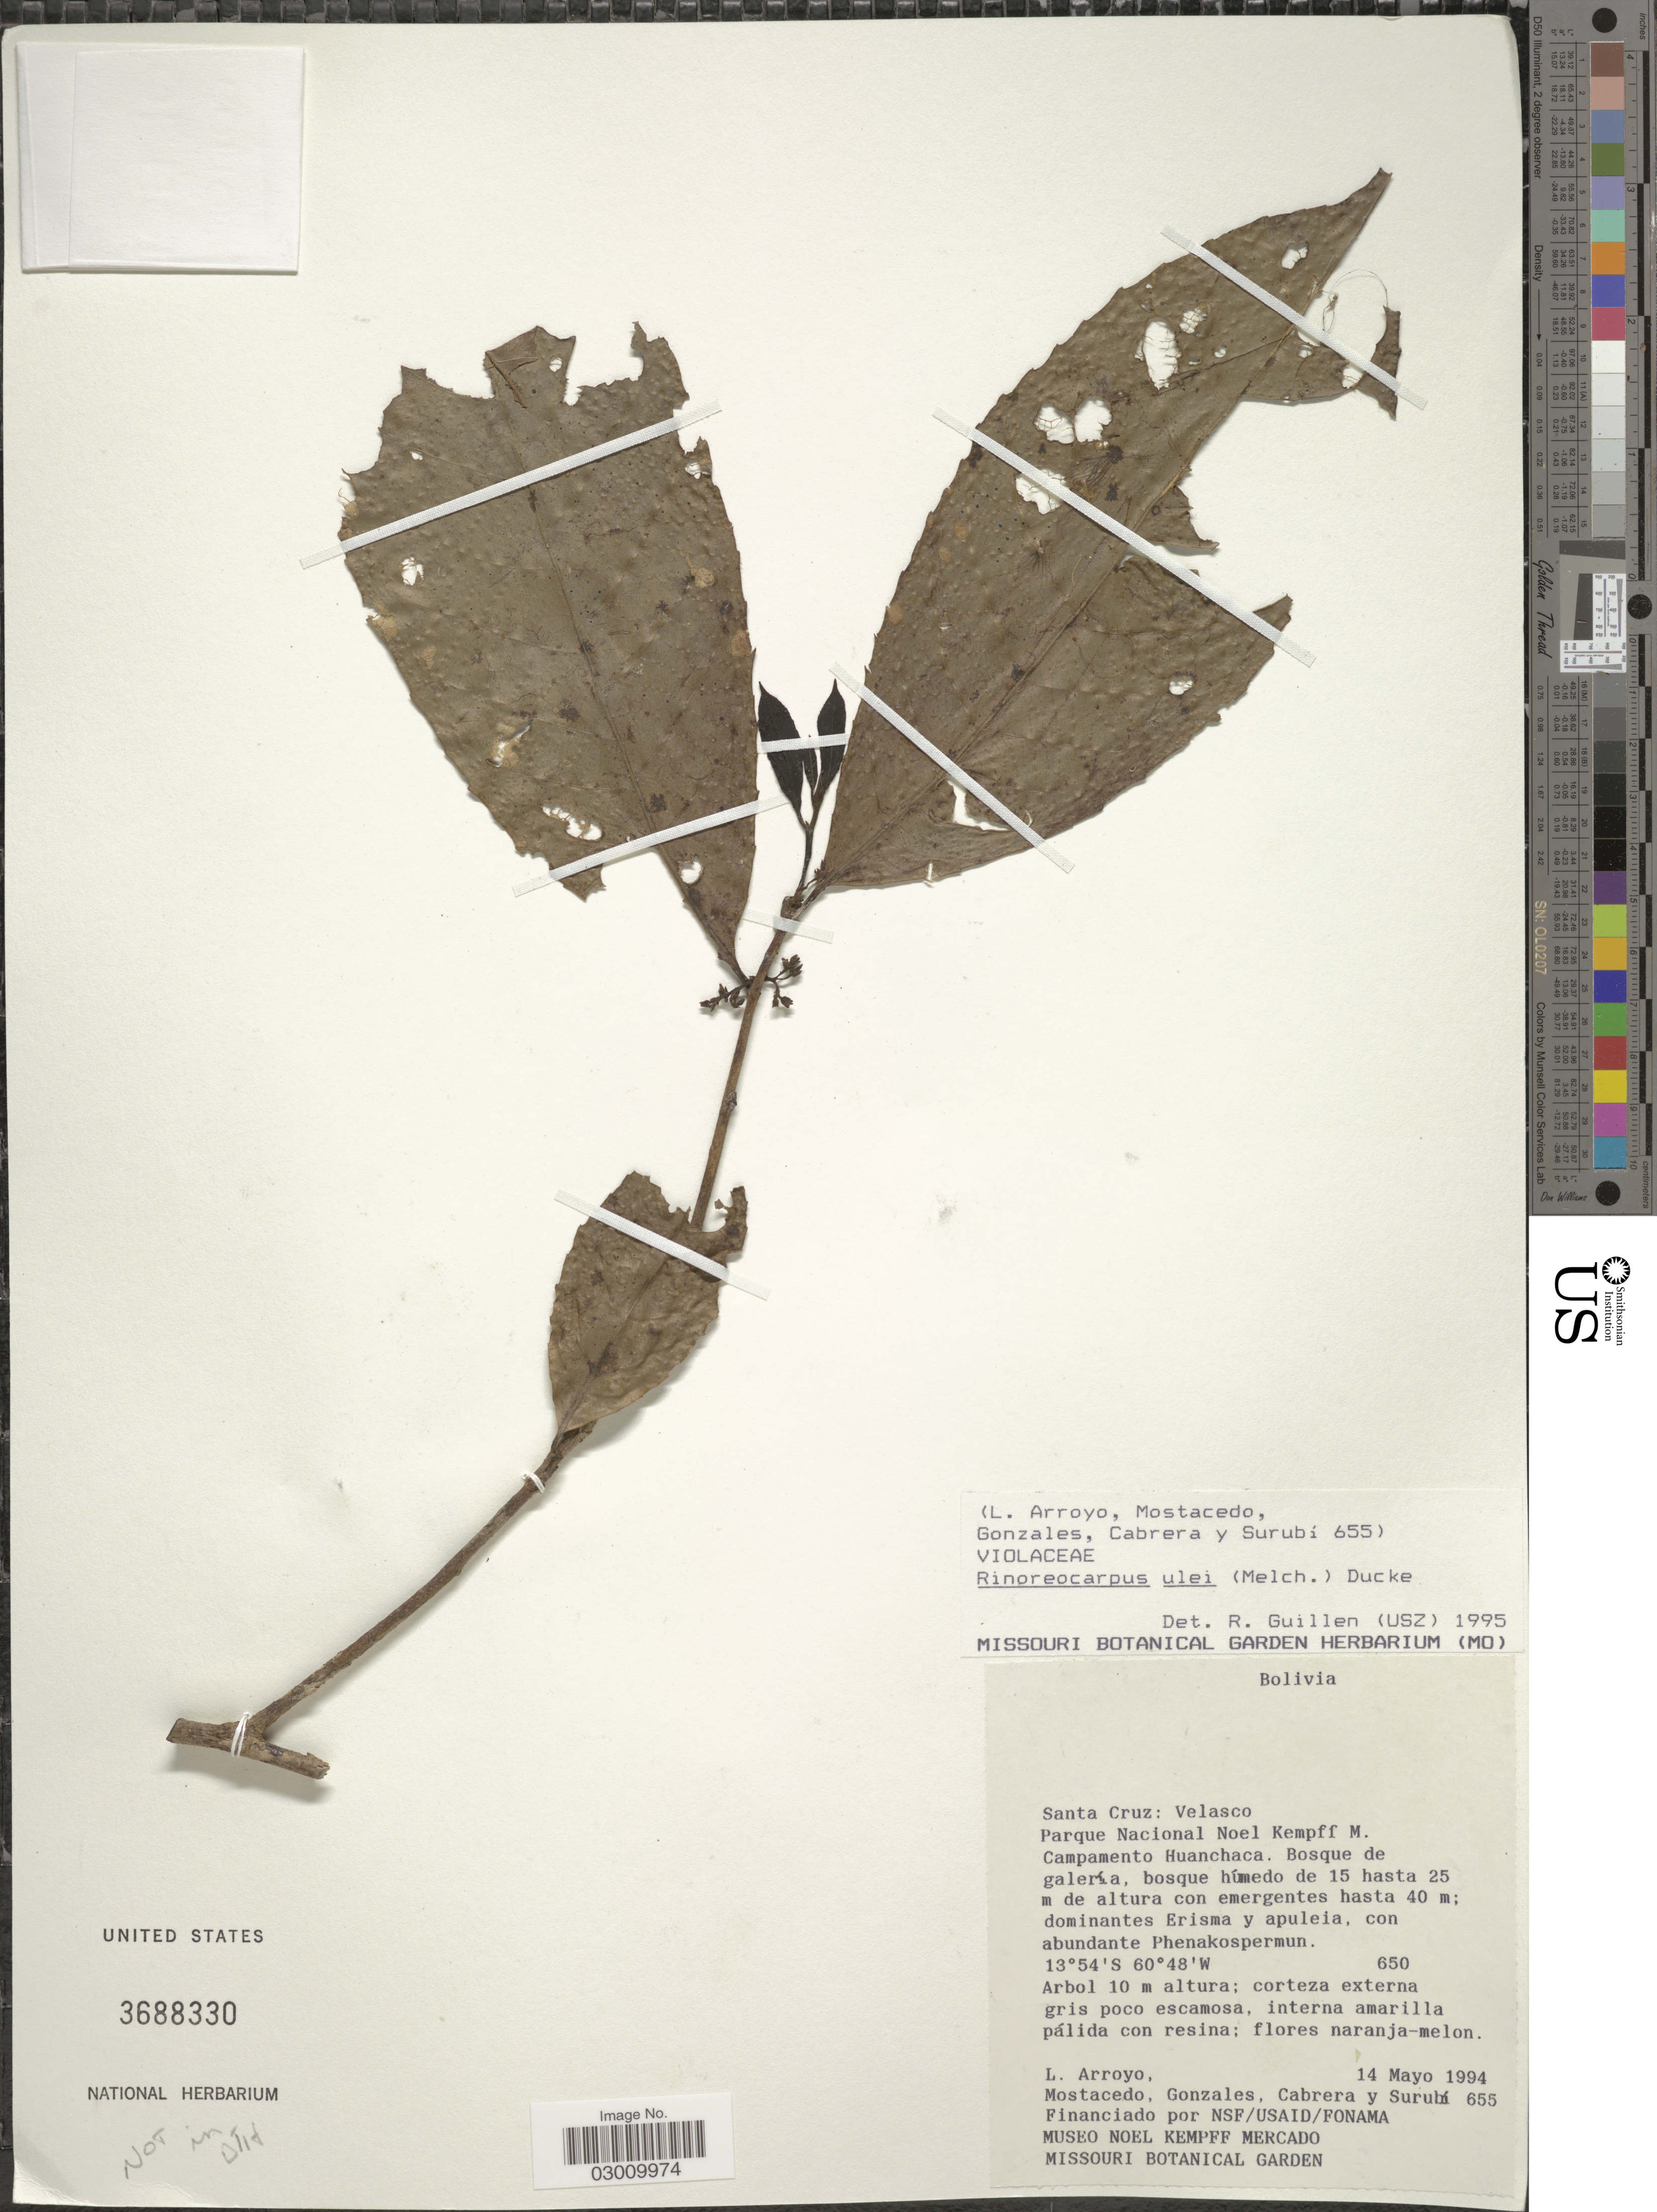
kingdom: Plantae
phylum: Tracheophyta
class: Magnoliopsida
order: Malpighiales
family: Violaceae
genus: Rinoreocarpus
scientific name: Rinoreocarpus ulei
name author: (Melch.) Ducke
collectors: L. Arroyo, Mostacedo, --, Gonzales, --, Cabrera, -- & Surubi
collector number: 655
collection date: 1994-05-14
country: Bolivia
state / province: Santa Cruz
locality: Velasco, Parque Nacional Noel Kempff M., Campamento Huanchaca.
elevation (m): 650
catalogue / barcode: US 3688330